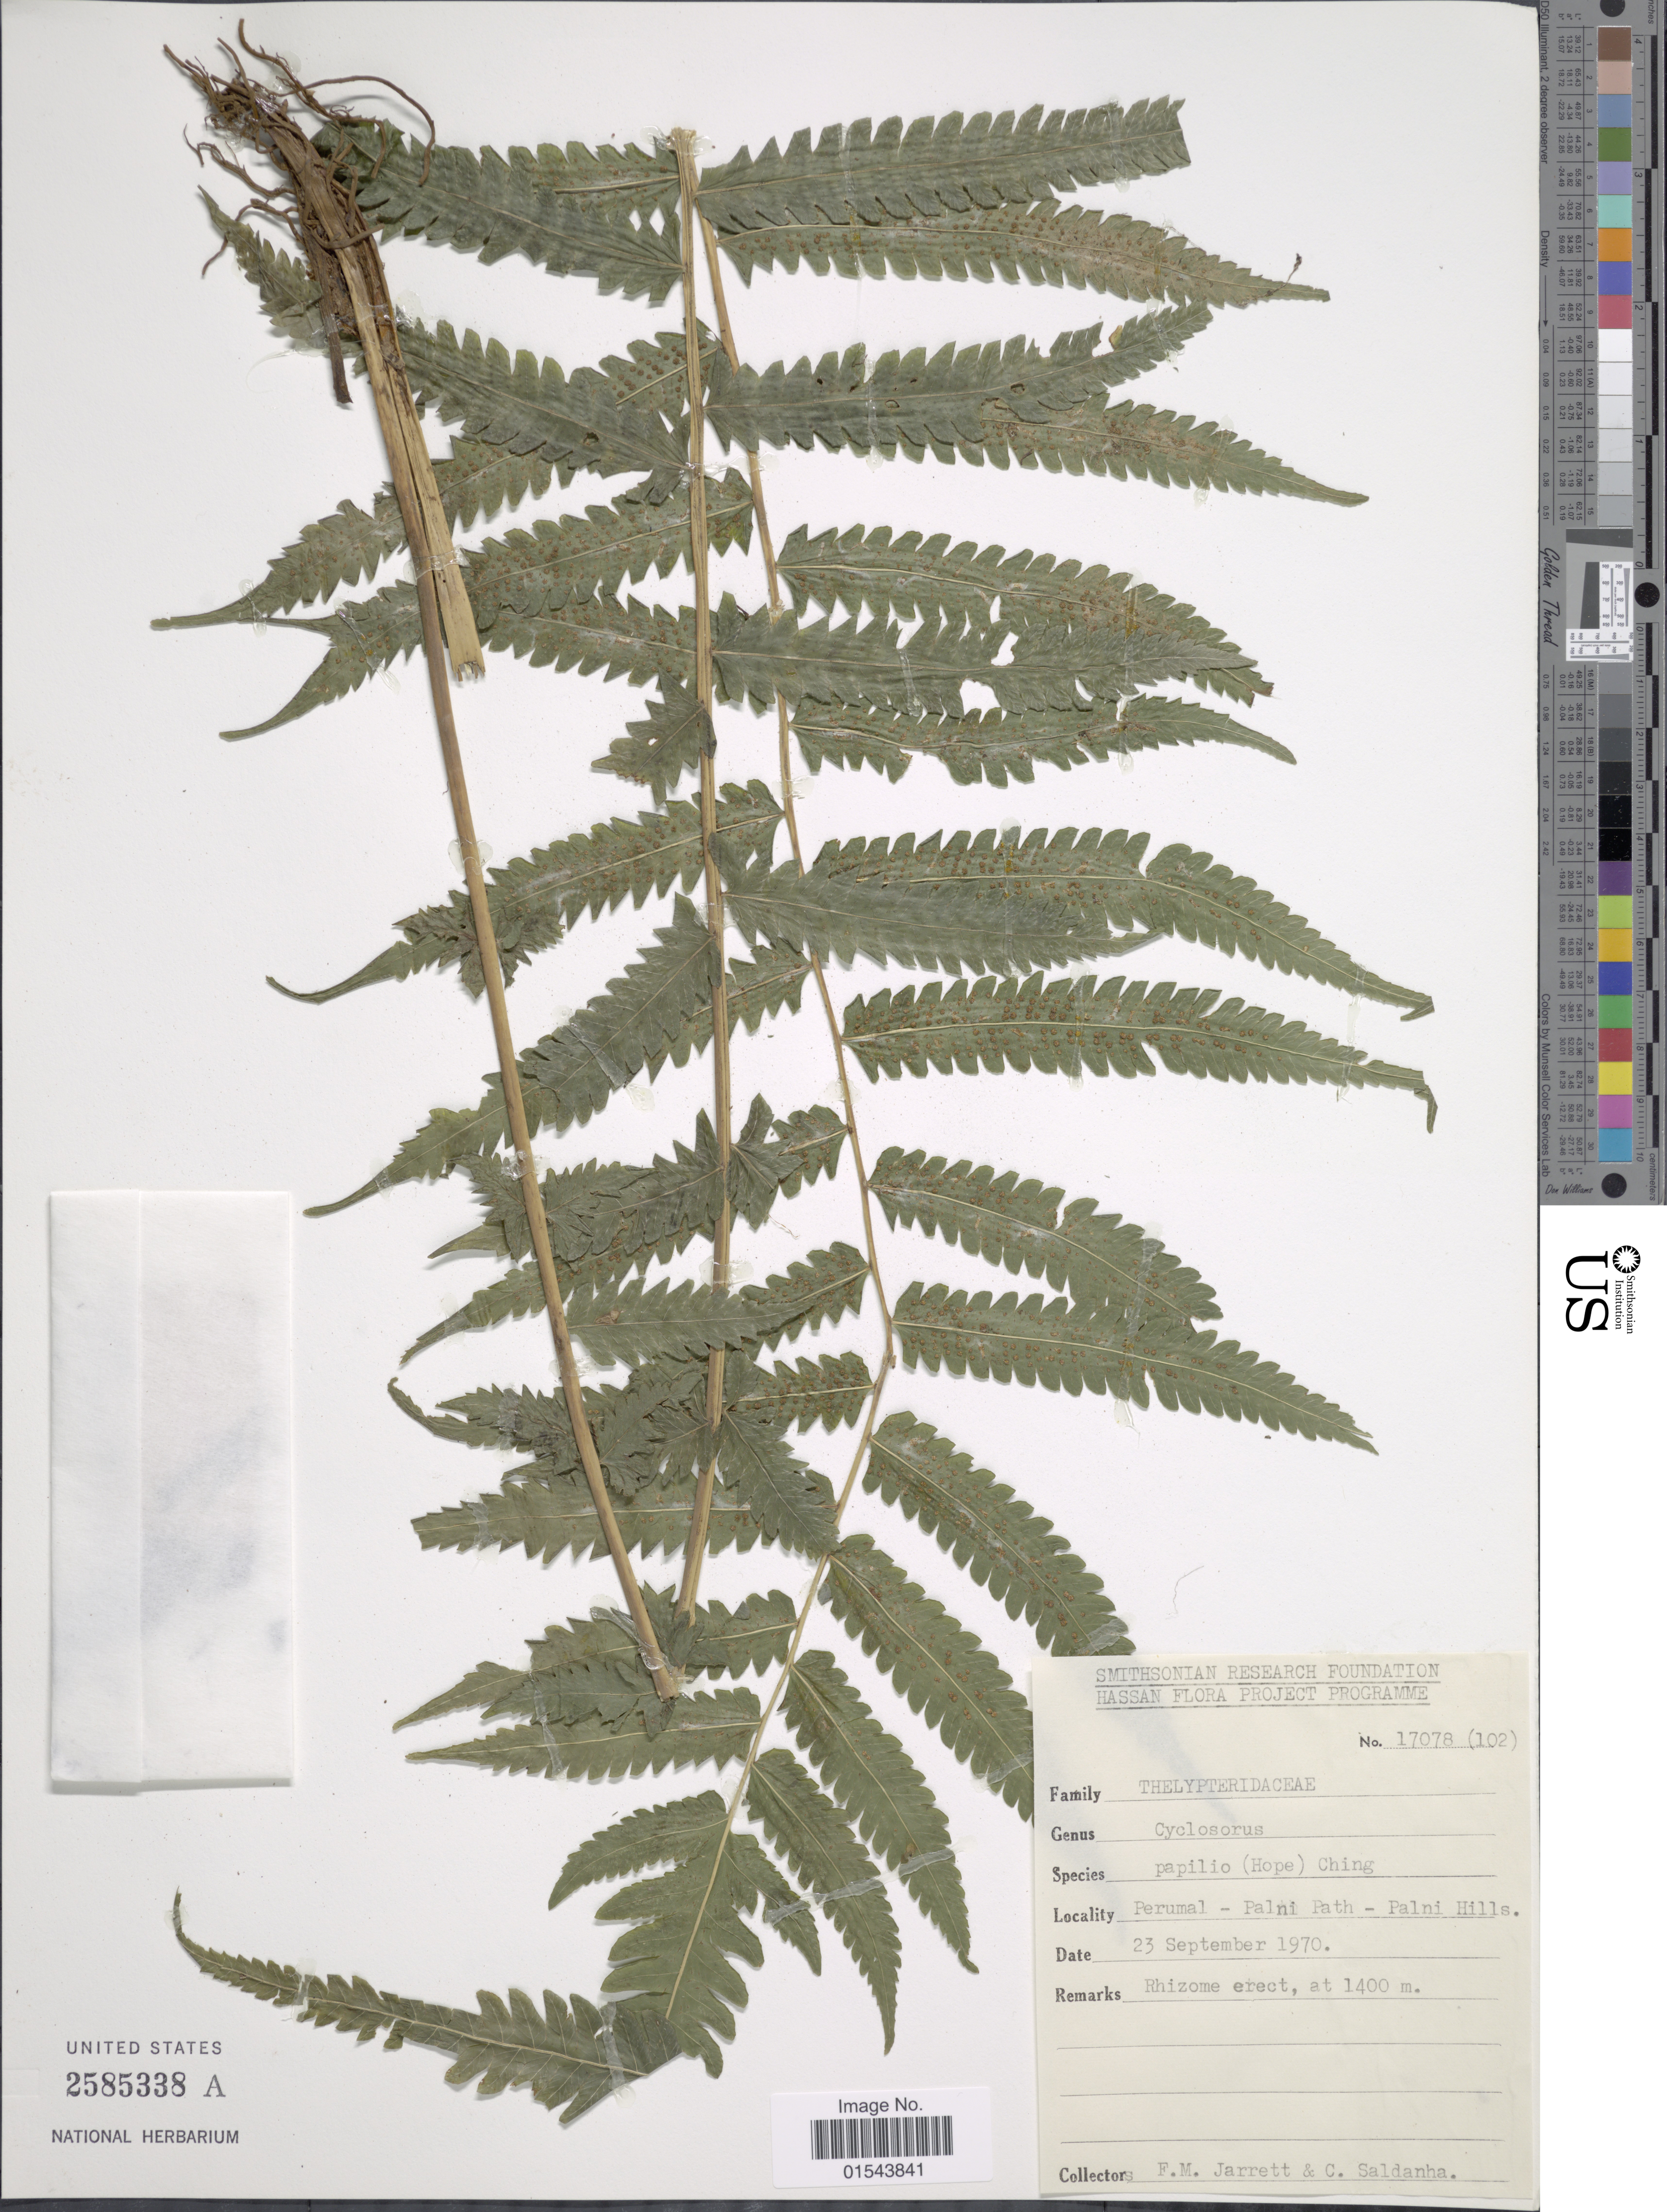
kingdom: Plantae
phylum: Tracheophyta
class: Polypodiopsida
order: Polypodiales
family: Thelypteridaceae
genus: Christella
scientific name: Christella papilio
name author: (C. Hope) Ching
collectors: F. M. Jarrett & C. Saldanha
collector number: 17078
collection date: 1970-09-23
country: India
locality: Perumal, Palni Path, Palni Hills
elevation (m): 1400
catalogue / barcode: US 2585338A